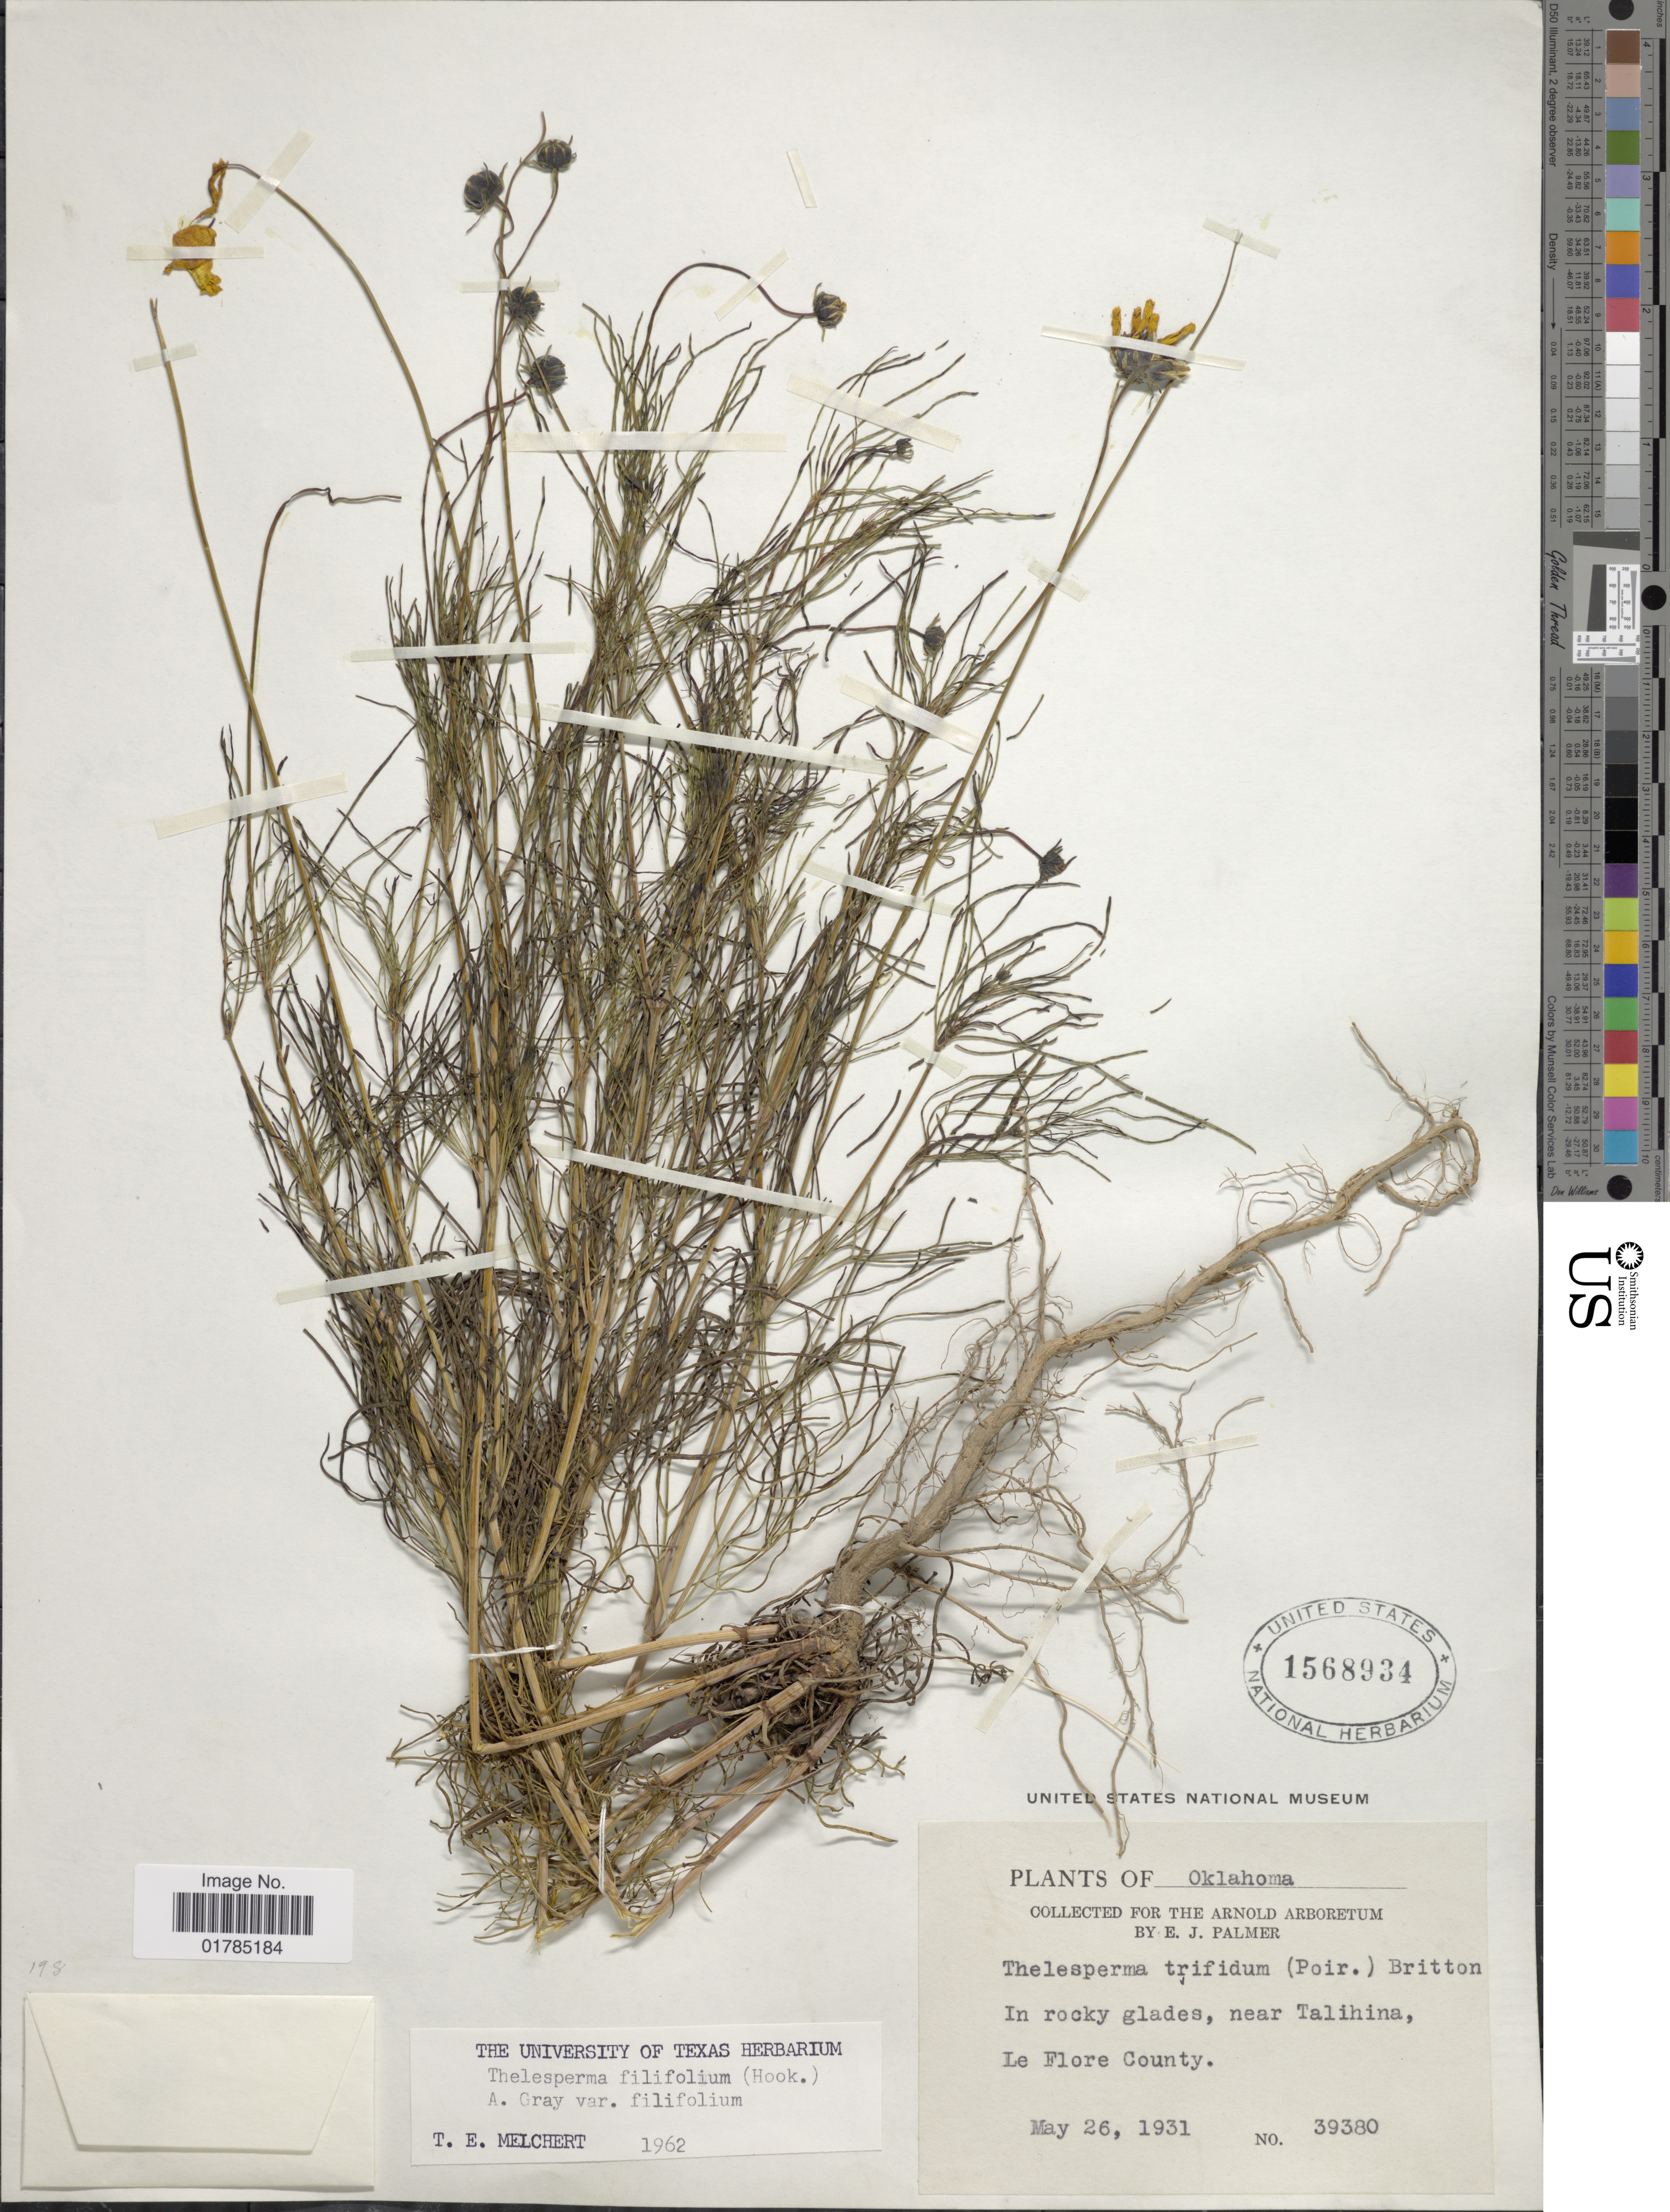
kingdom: Plantae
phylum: Tracheophyta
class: Magnoliopsida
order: Asterales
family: Asteraceae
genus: Thelesperma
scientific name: Thelesperma filifolium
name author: (Hook.) A. Gray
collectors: E. J. Palmer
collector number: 39380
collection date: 1931-05-26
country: United States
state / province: Oklahoma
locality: In rocky glades, near Talihina, Le flore County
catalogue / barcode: US 1568934